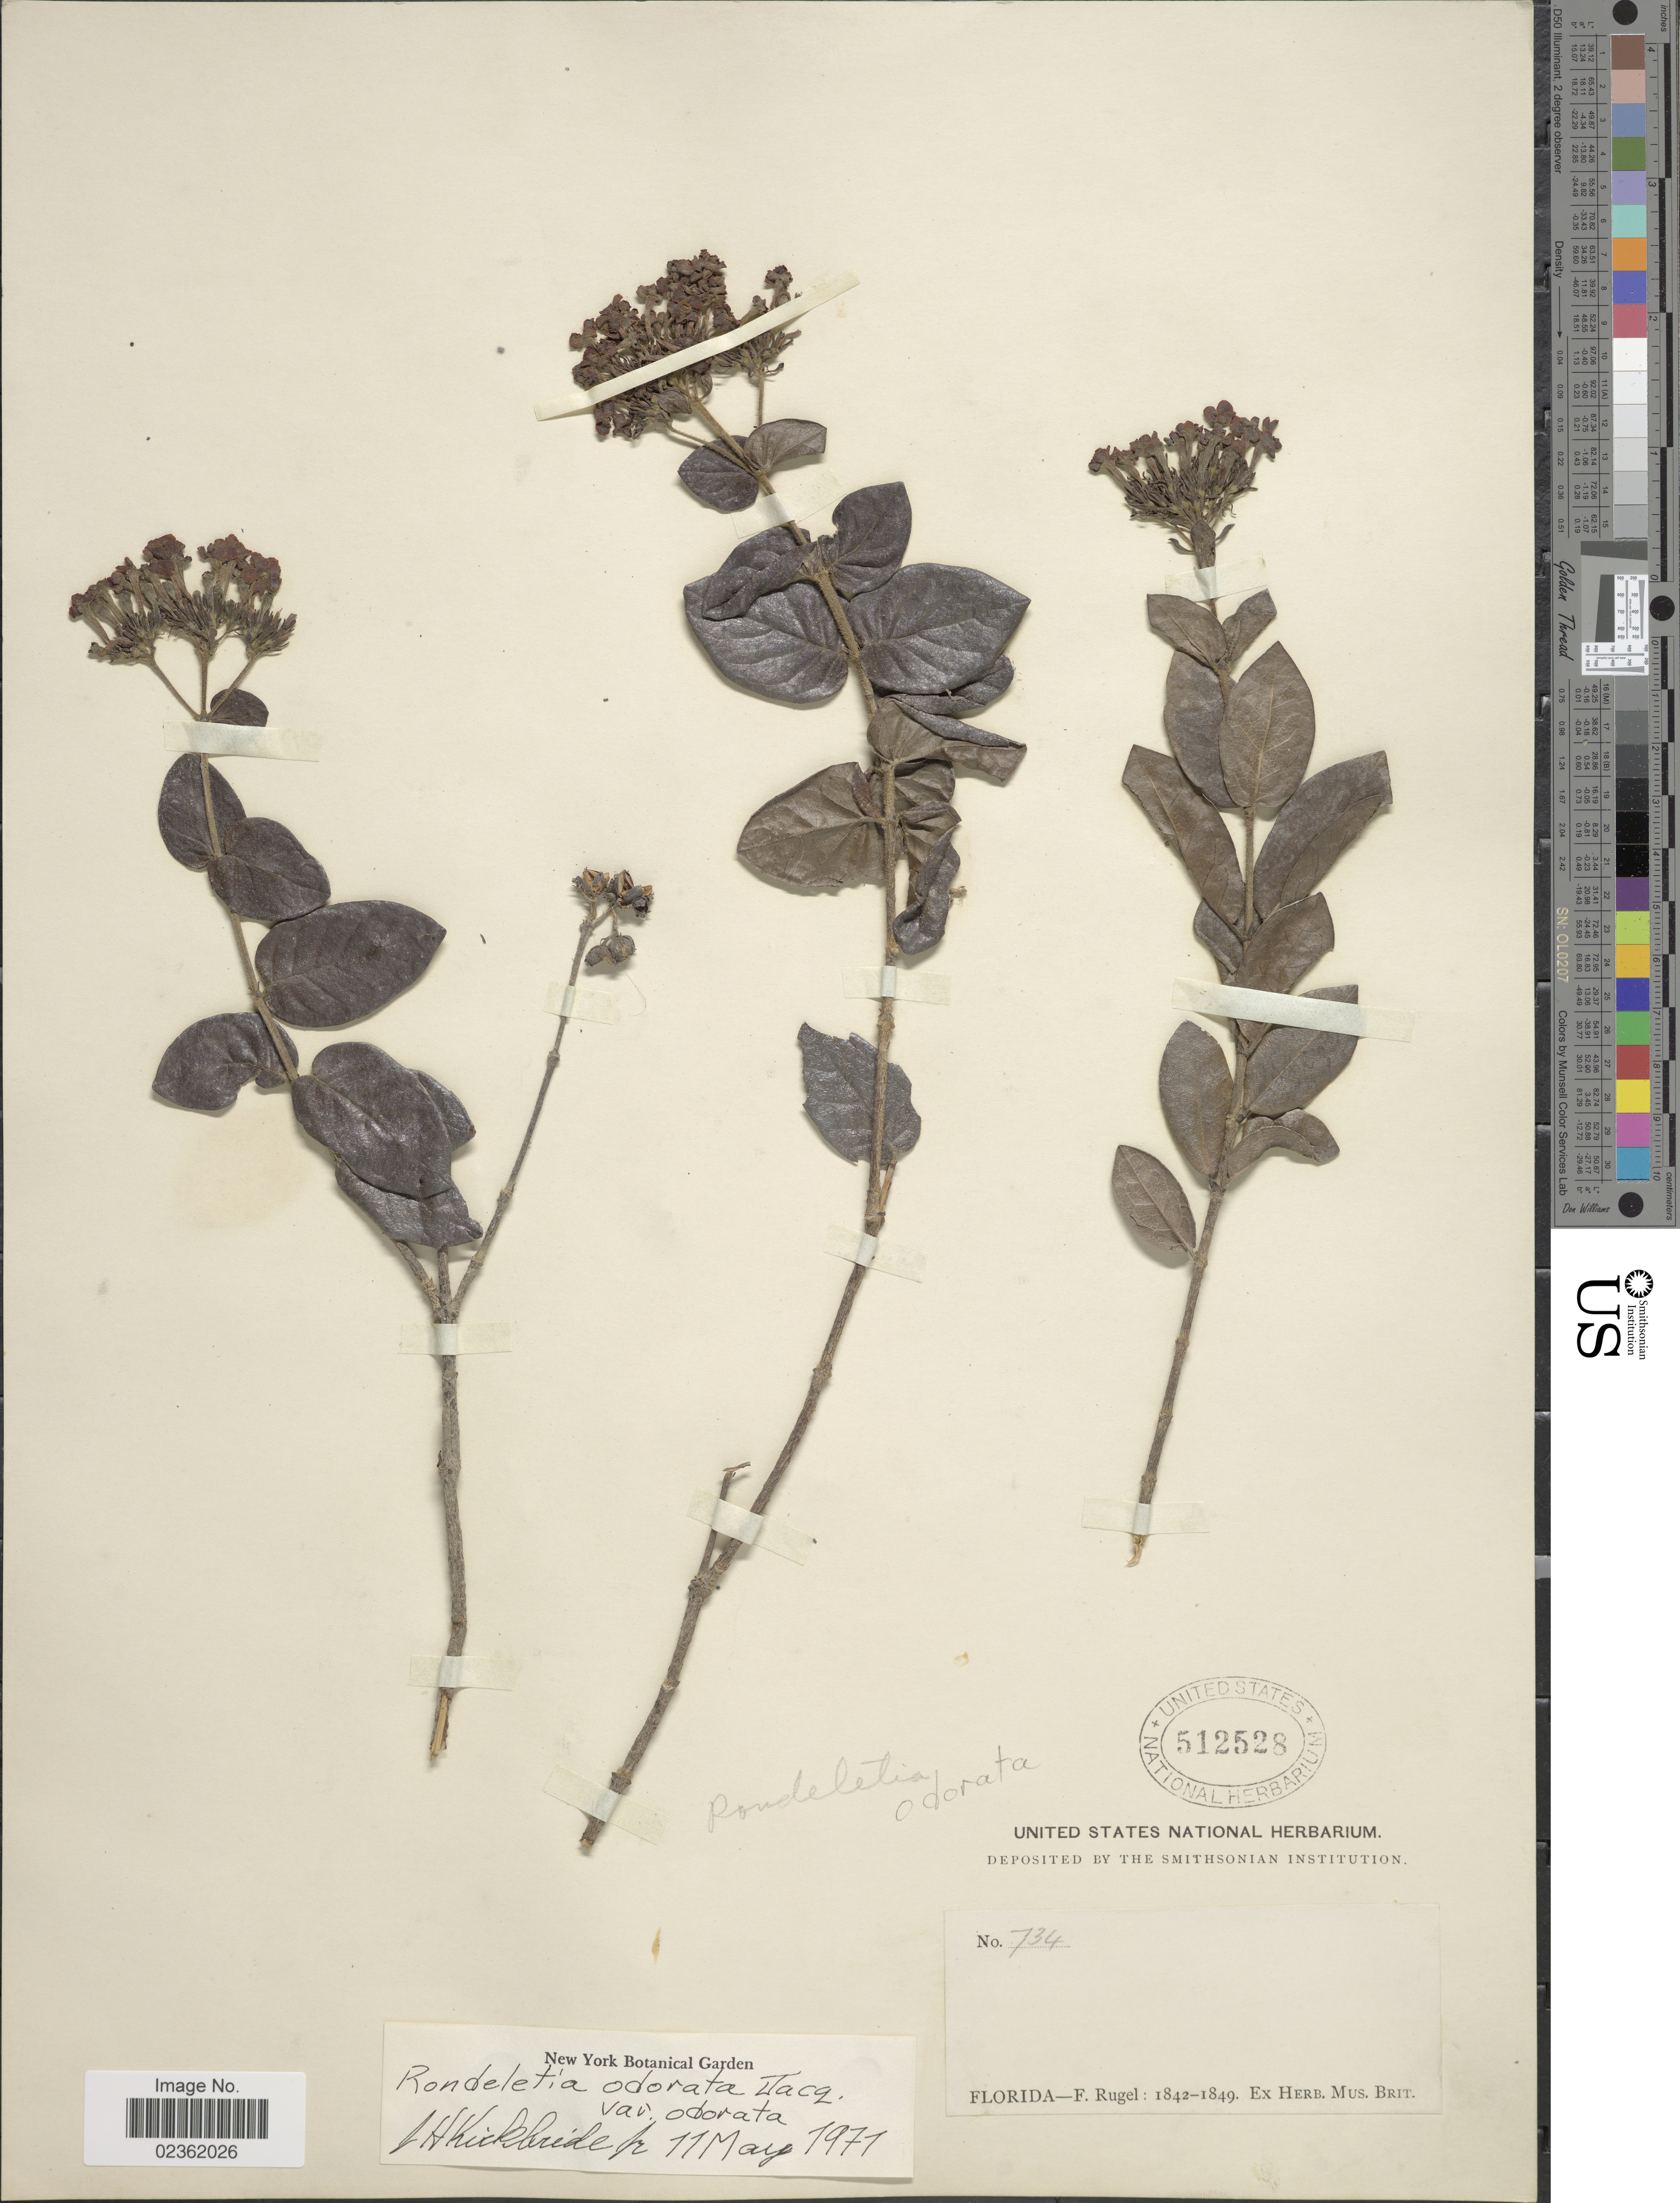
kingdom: Plantae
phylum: Tracheophyta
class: Magnoliopsida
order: Gentianales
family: Rubiaceae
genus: Rondeletia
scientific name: Rondeletia odorata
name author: Jacq.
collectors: F. Rugel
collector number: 734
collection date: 1842/1849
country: United States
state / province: Florida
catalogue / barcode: US 512528